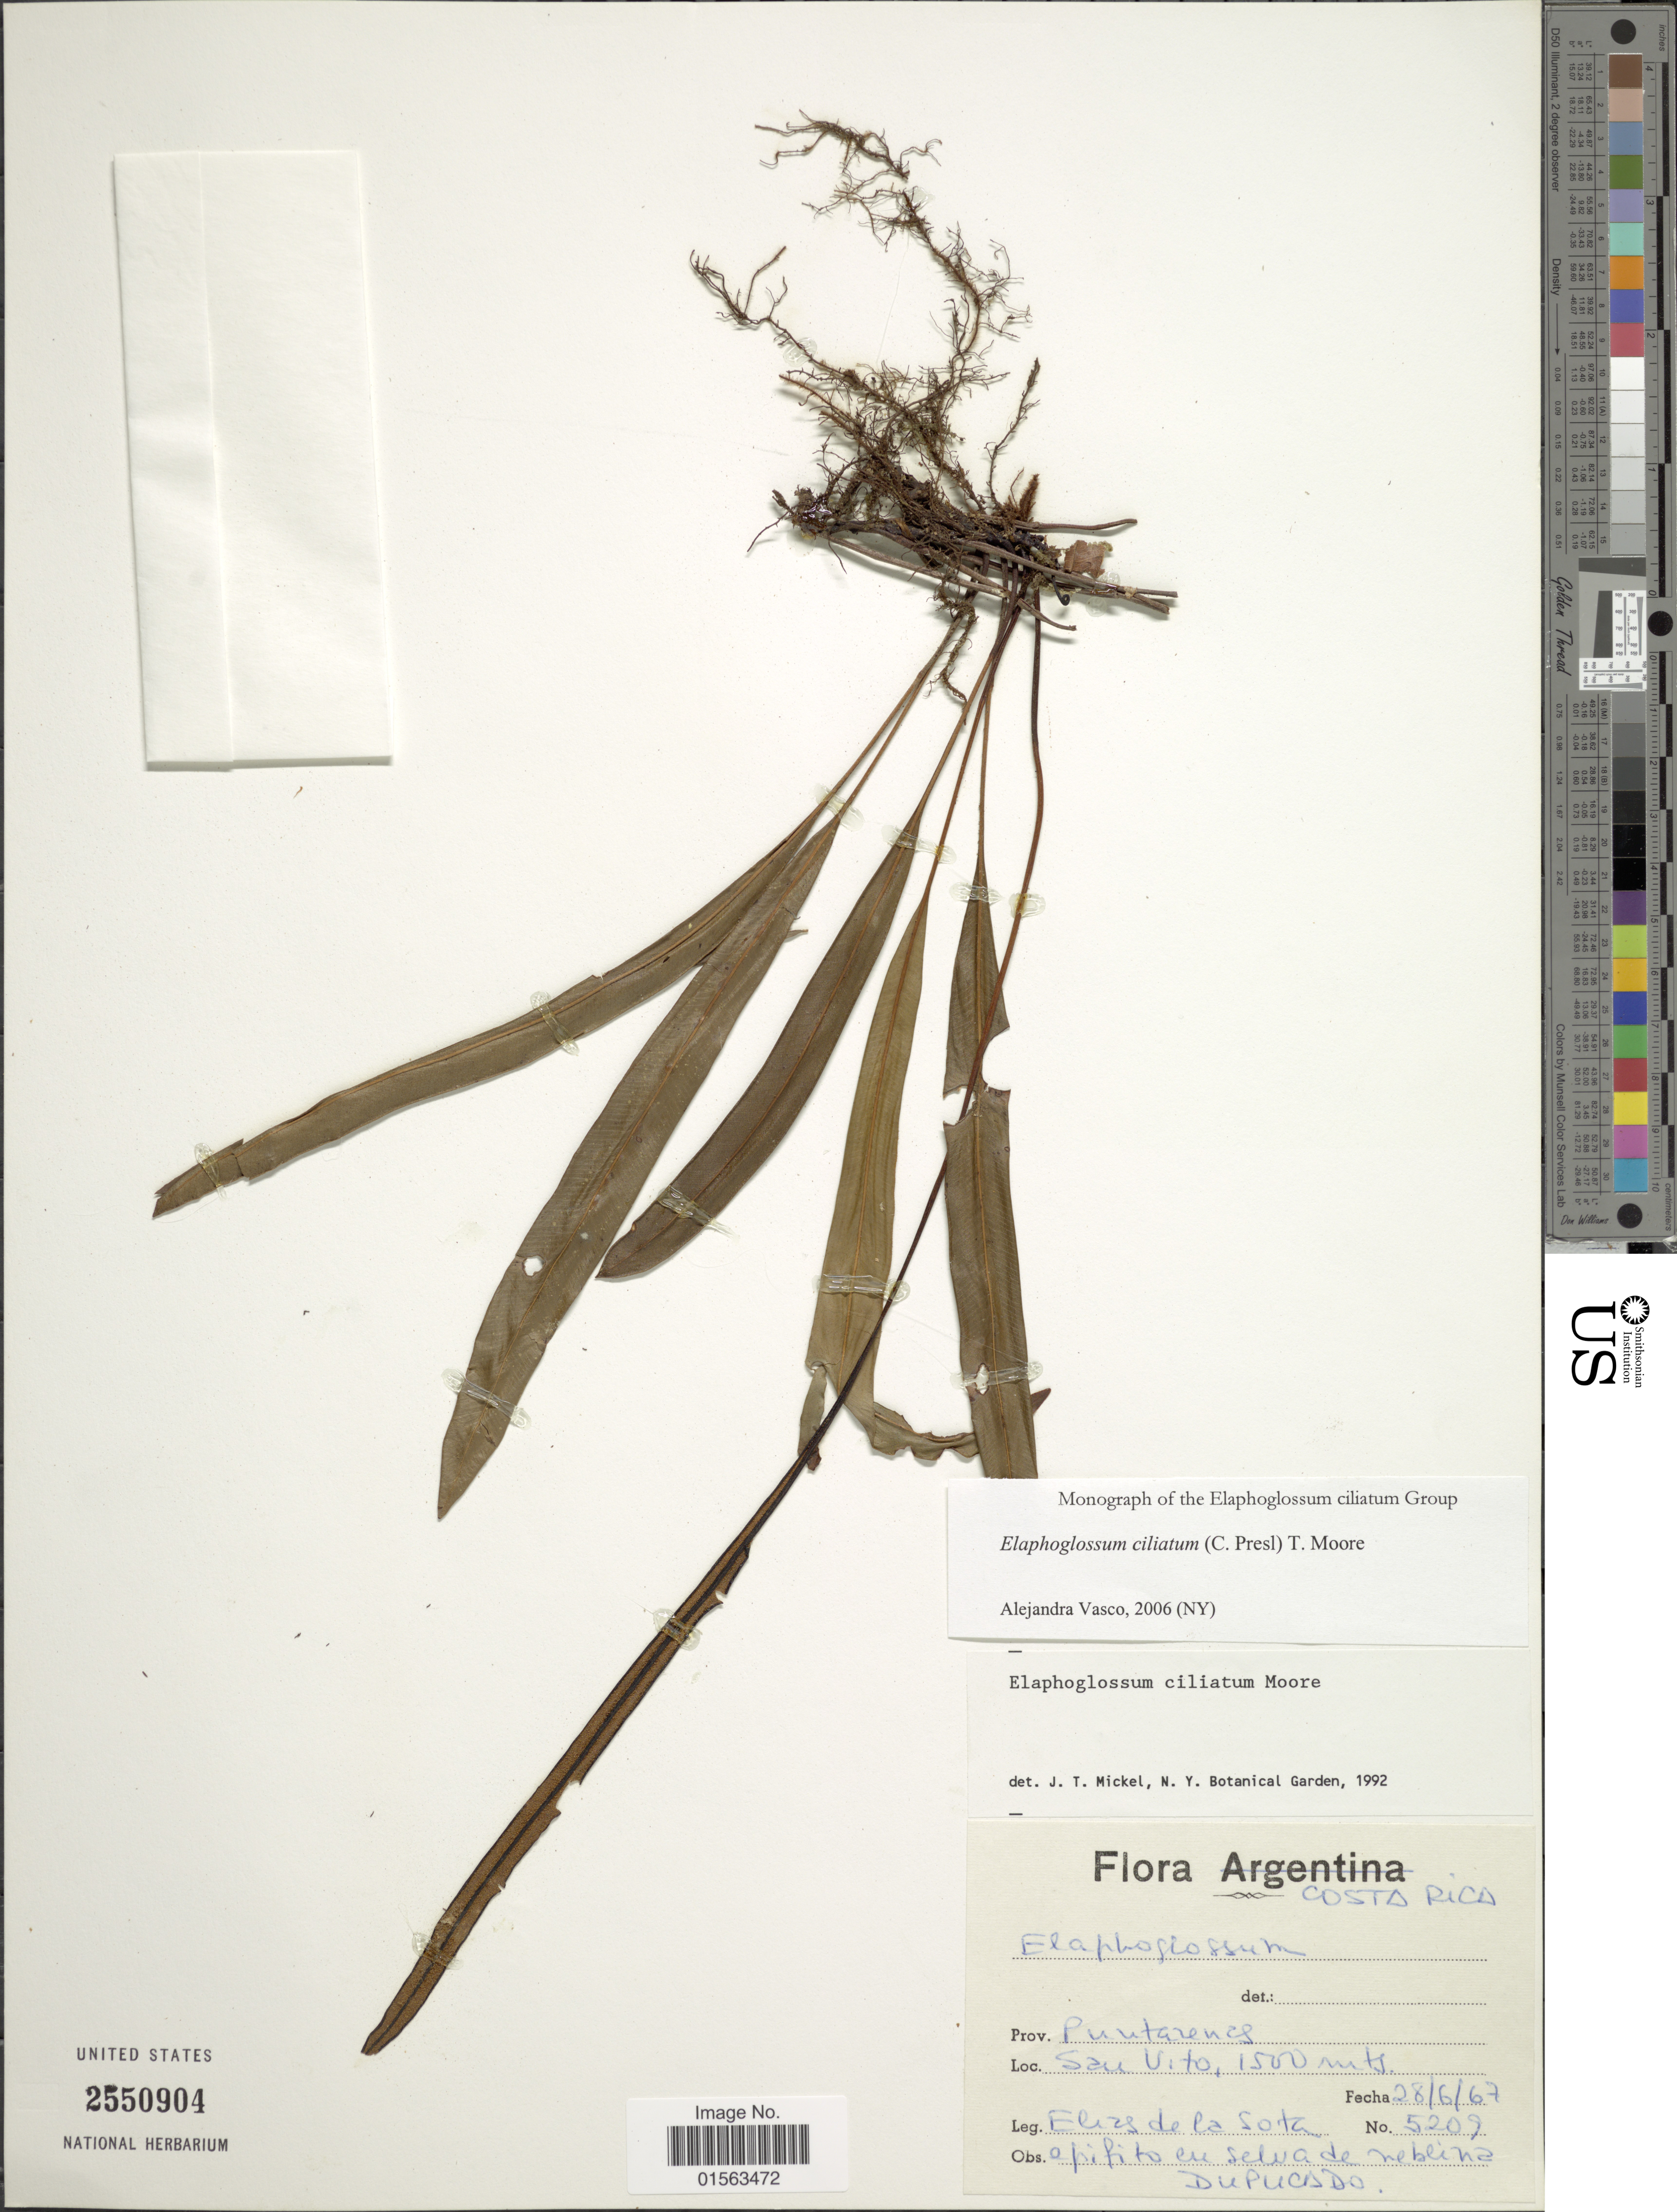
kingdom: Plantae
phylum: Tracheophyta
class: Polypodiopsida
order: Polypodiales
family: Dryopteridaceae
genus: Elaphoglossum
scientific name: Elaphoglossum ciliatum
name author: (C. Presl) T. Moore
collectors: E. R. de la Sota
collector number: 5209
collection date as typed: Transcribed d/m/y: 28/6/67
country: Costa Rica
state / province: Puntarenas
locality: Prov. Puntarenas, San Vito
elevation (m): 457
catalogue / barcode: US 2550904